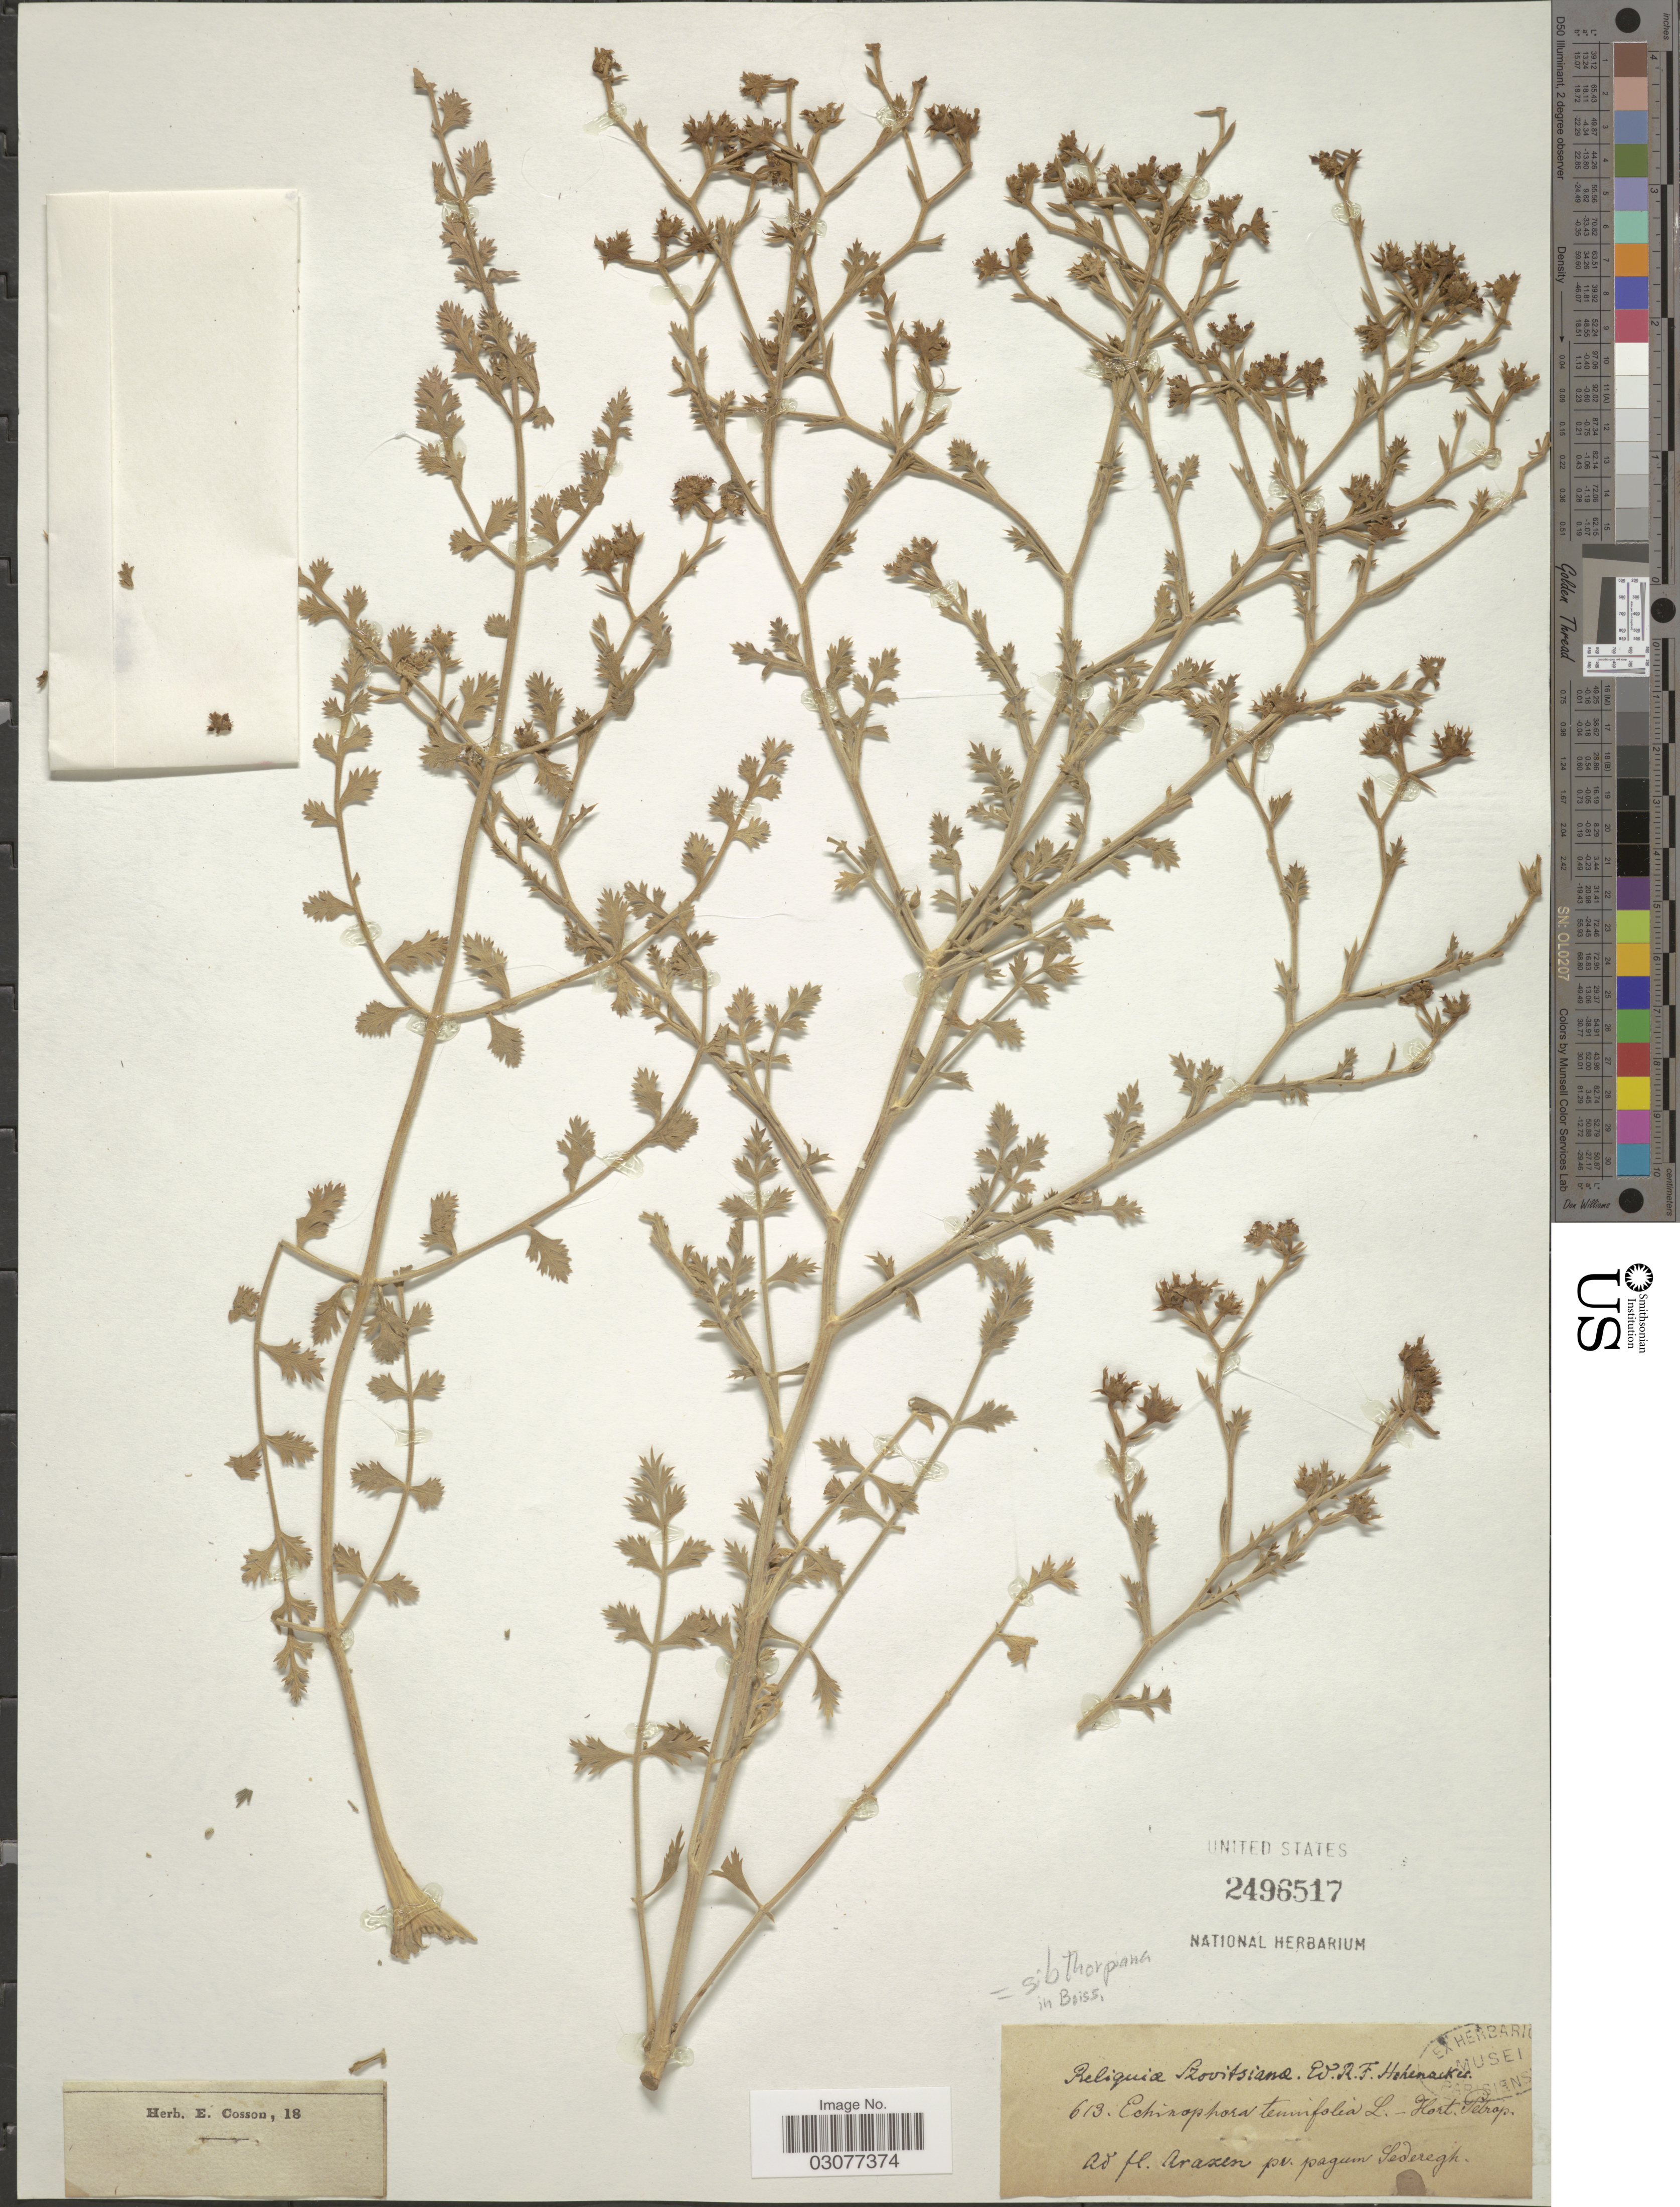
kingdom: Plantae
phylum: Tracheophyta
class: Magnoliopsida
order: Apiales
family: Apiaceae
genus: Echinophora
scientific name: Echinophora sibthorpiana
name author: Guss.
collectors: R. F. Hohenacker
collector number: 613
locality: Pr. pagum Sederegh.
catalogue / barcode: US 2496517